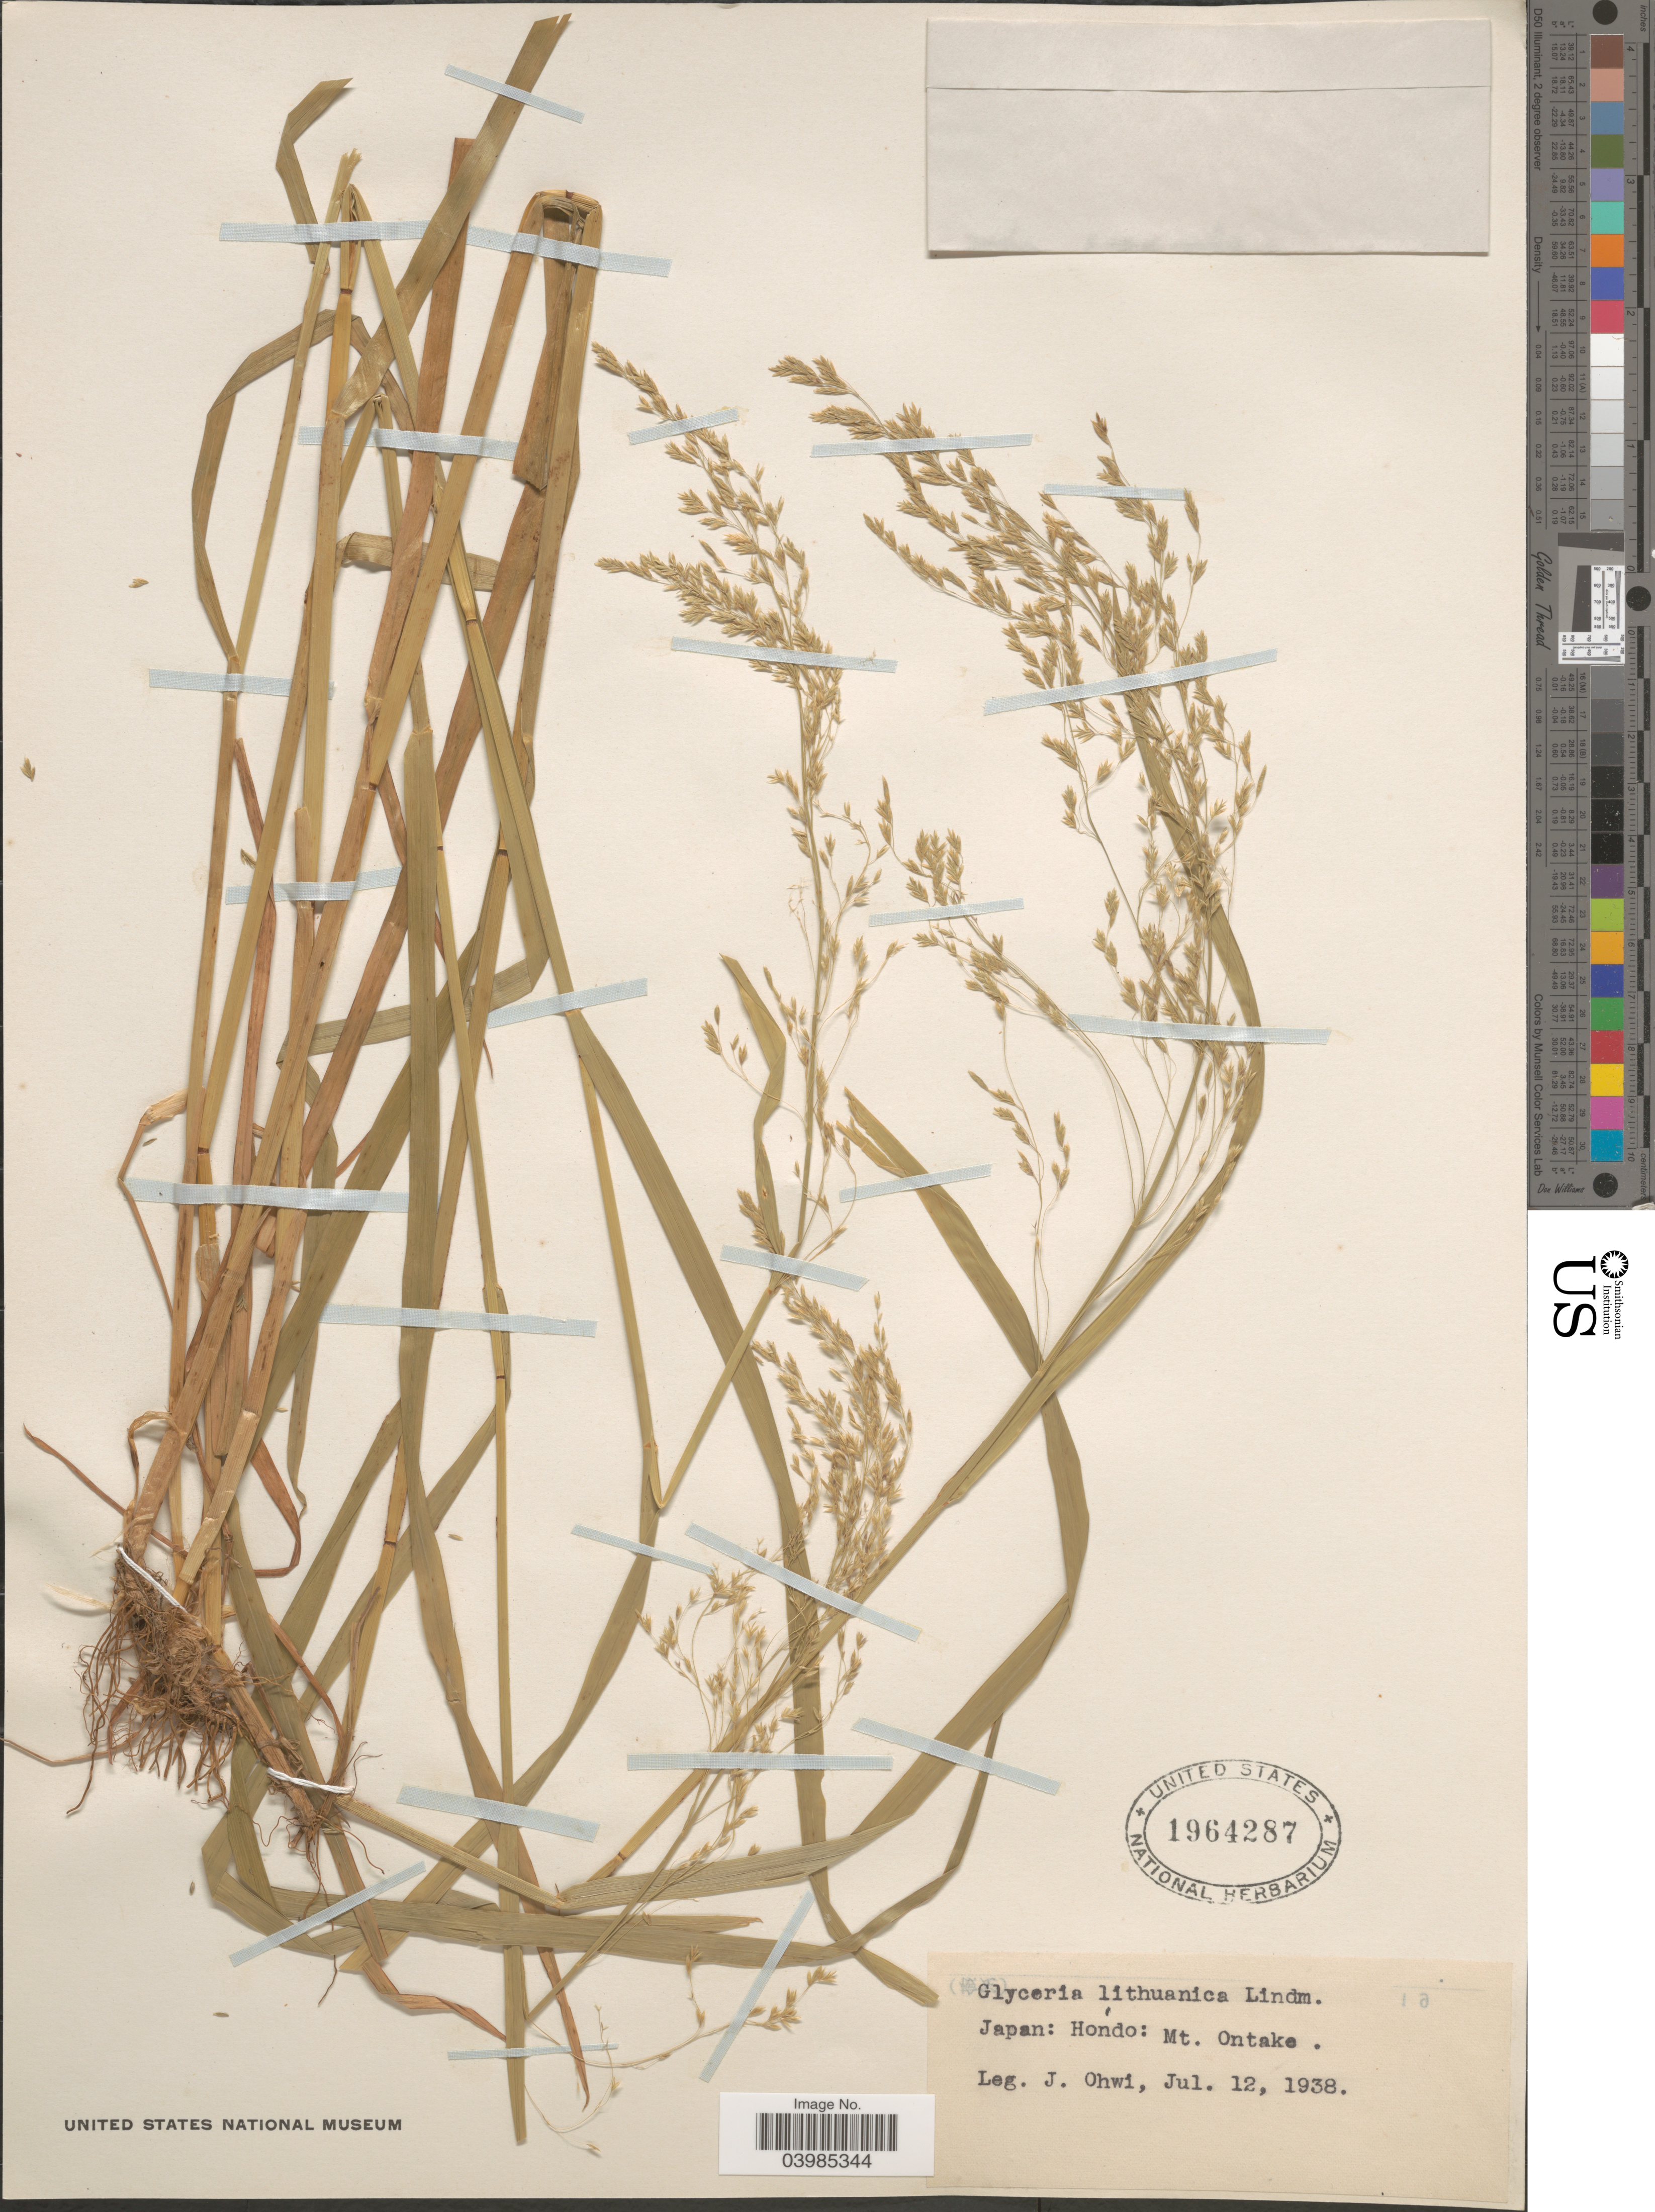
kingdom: Plantae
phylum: Tracheophyta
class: Liliopsida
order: Poales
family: Poaceae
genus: Glyceria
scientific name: Glyceria lithuanica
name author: (Gorski) Gorski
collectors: J. Ohwi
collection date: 1938-07-12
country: Japan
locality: Hondo: Mt. Ontake.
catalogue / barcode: US 1964287